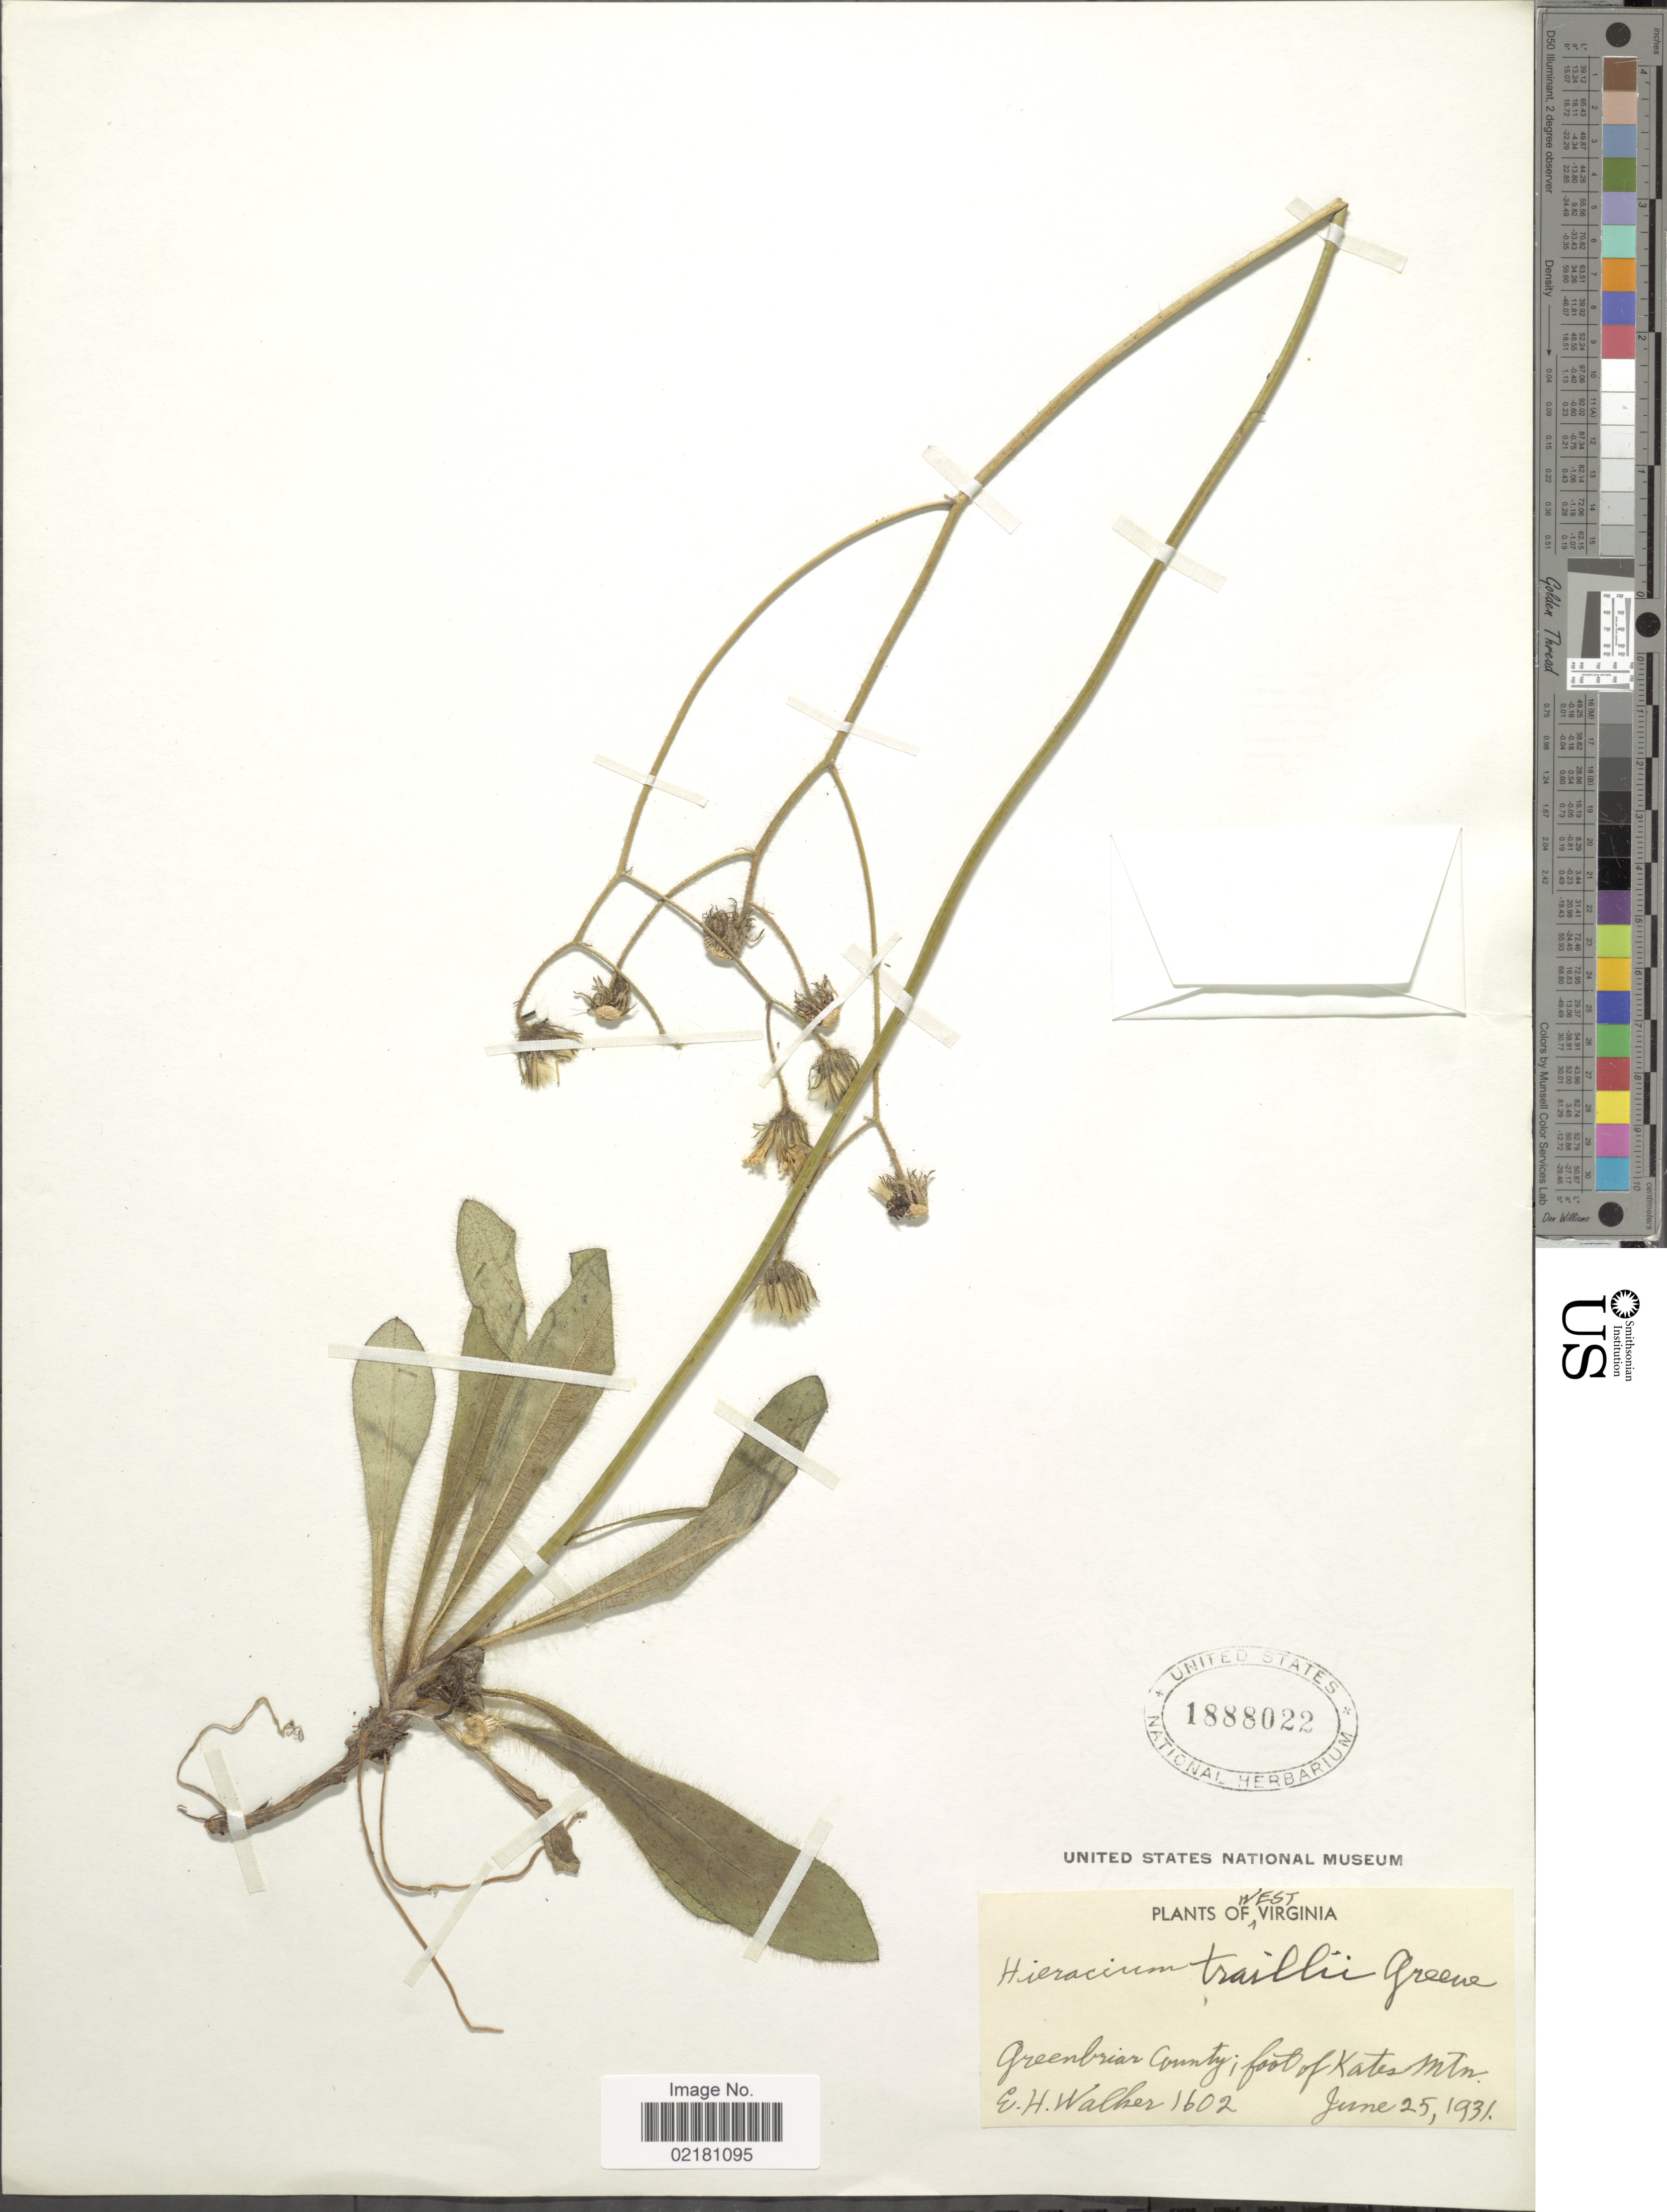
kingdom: Plantae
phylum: Tracheophyta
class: Magnoliopsida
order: Asterales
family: Asteraceae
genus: Hieracium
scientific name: Hieracium traillii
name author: Greene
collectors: E. H. Walker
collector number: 1602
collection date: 1931-06-25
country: United States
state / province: West Virginia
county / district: Greenbrier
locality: Greenbriar County; foot of Kates Mtn.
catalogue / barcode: US 1888022